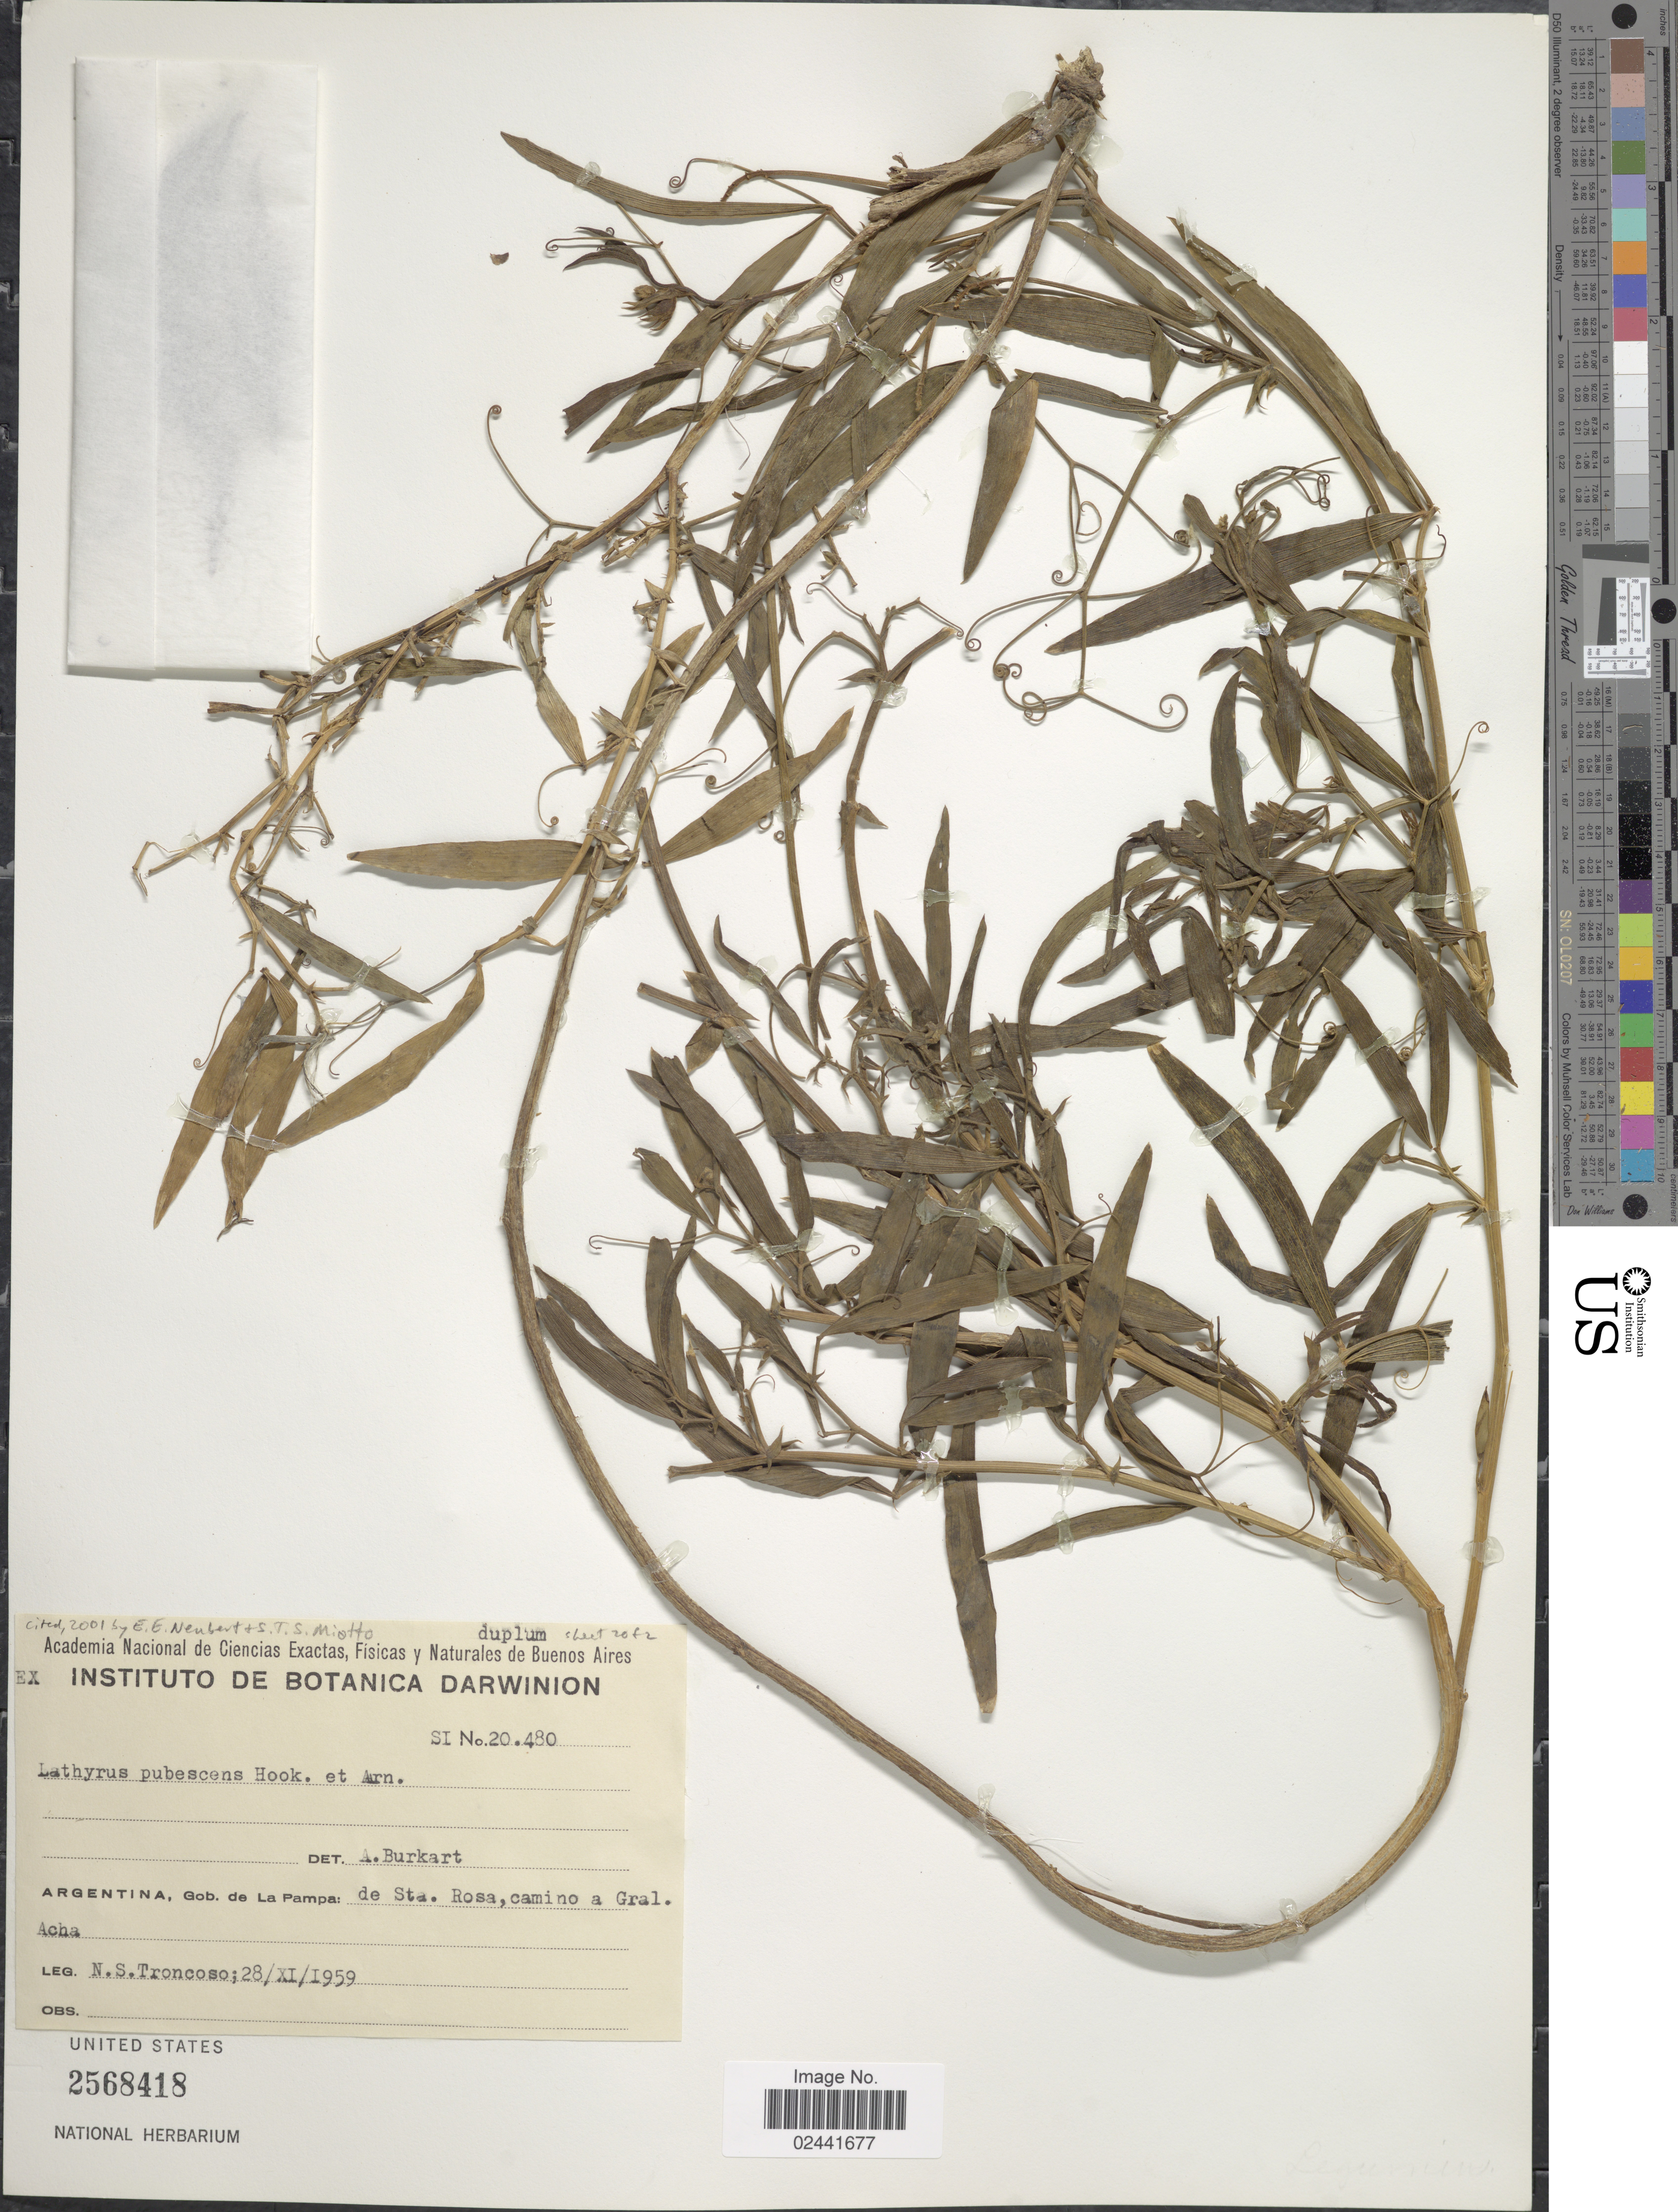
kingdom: Plantae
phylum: Tracheophyta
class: Magnoliopsida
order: Fabales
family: Fabaceae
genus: Lathyrus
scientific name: Lathyrus pubescens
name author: Hook. & Arn.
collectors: N. Troncoso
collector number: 20480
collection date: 1959-11-28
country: Argentina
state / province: La Pampa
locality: Gob. de La Pampa: de Sta Rosa, camino a Gral Acha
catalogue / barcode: US 2568418